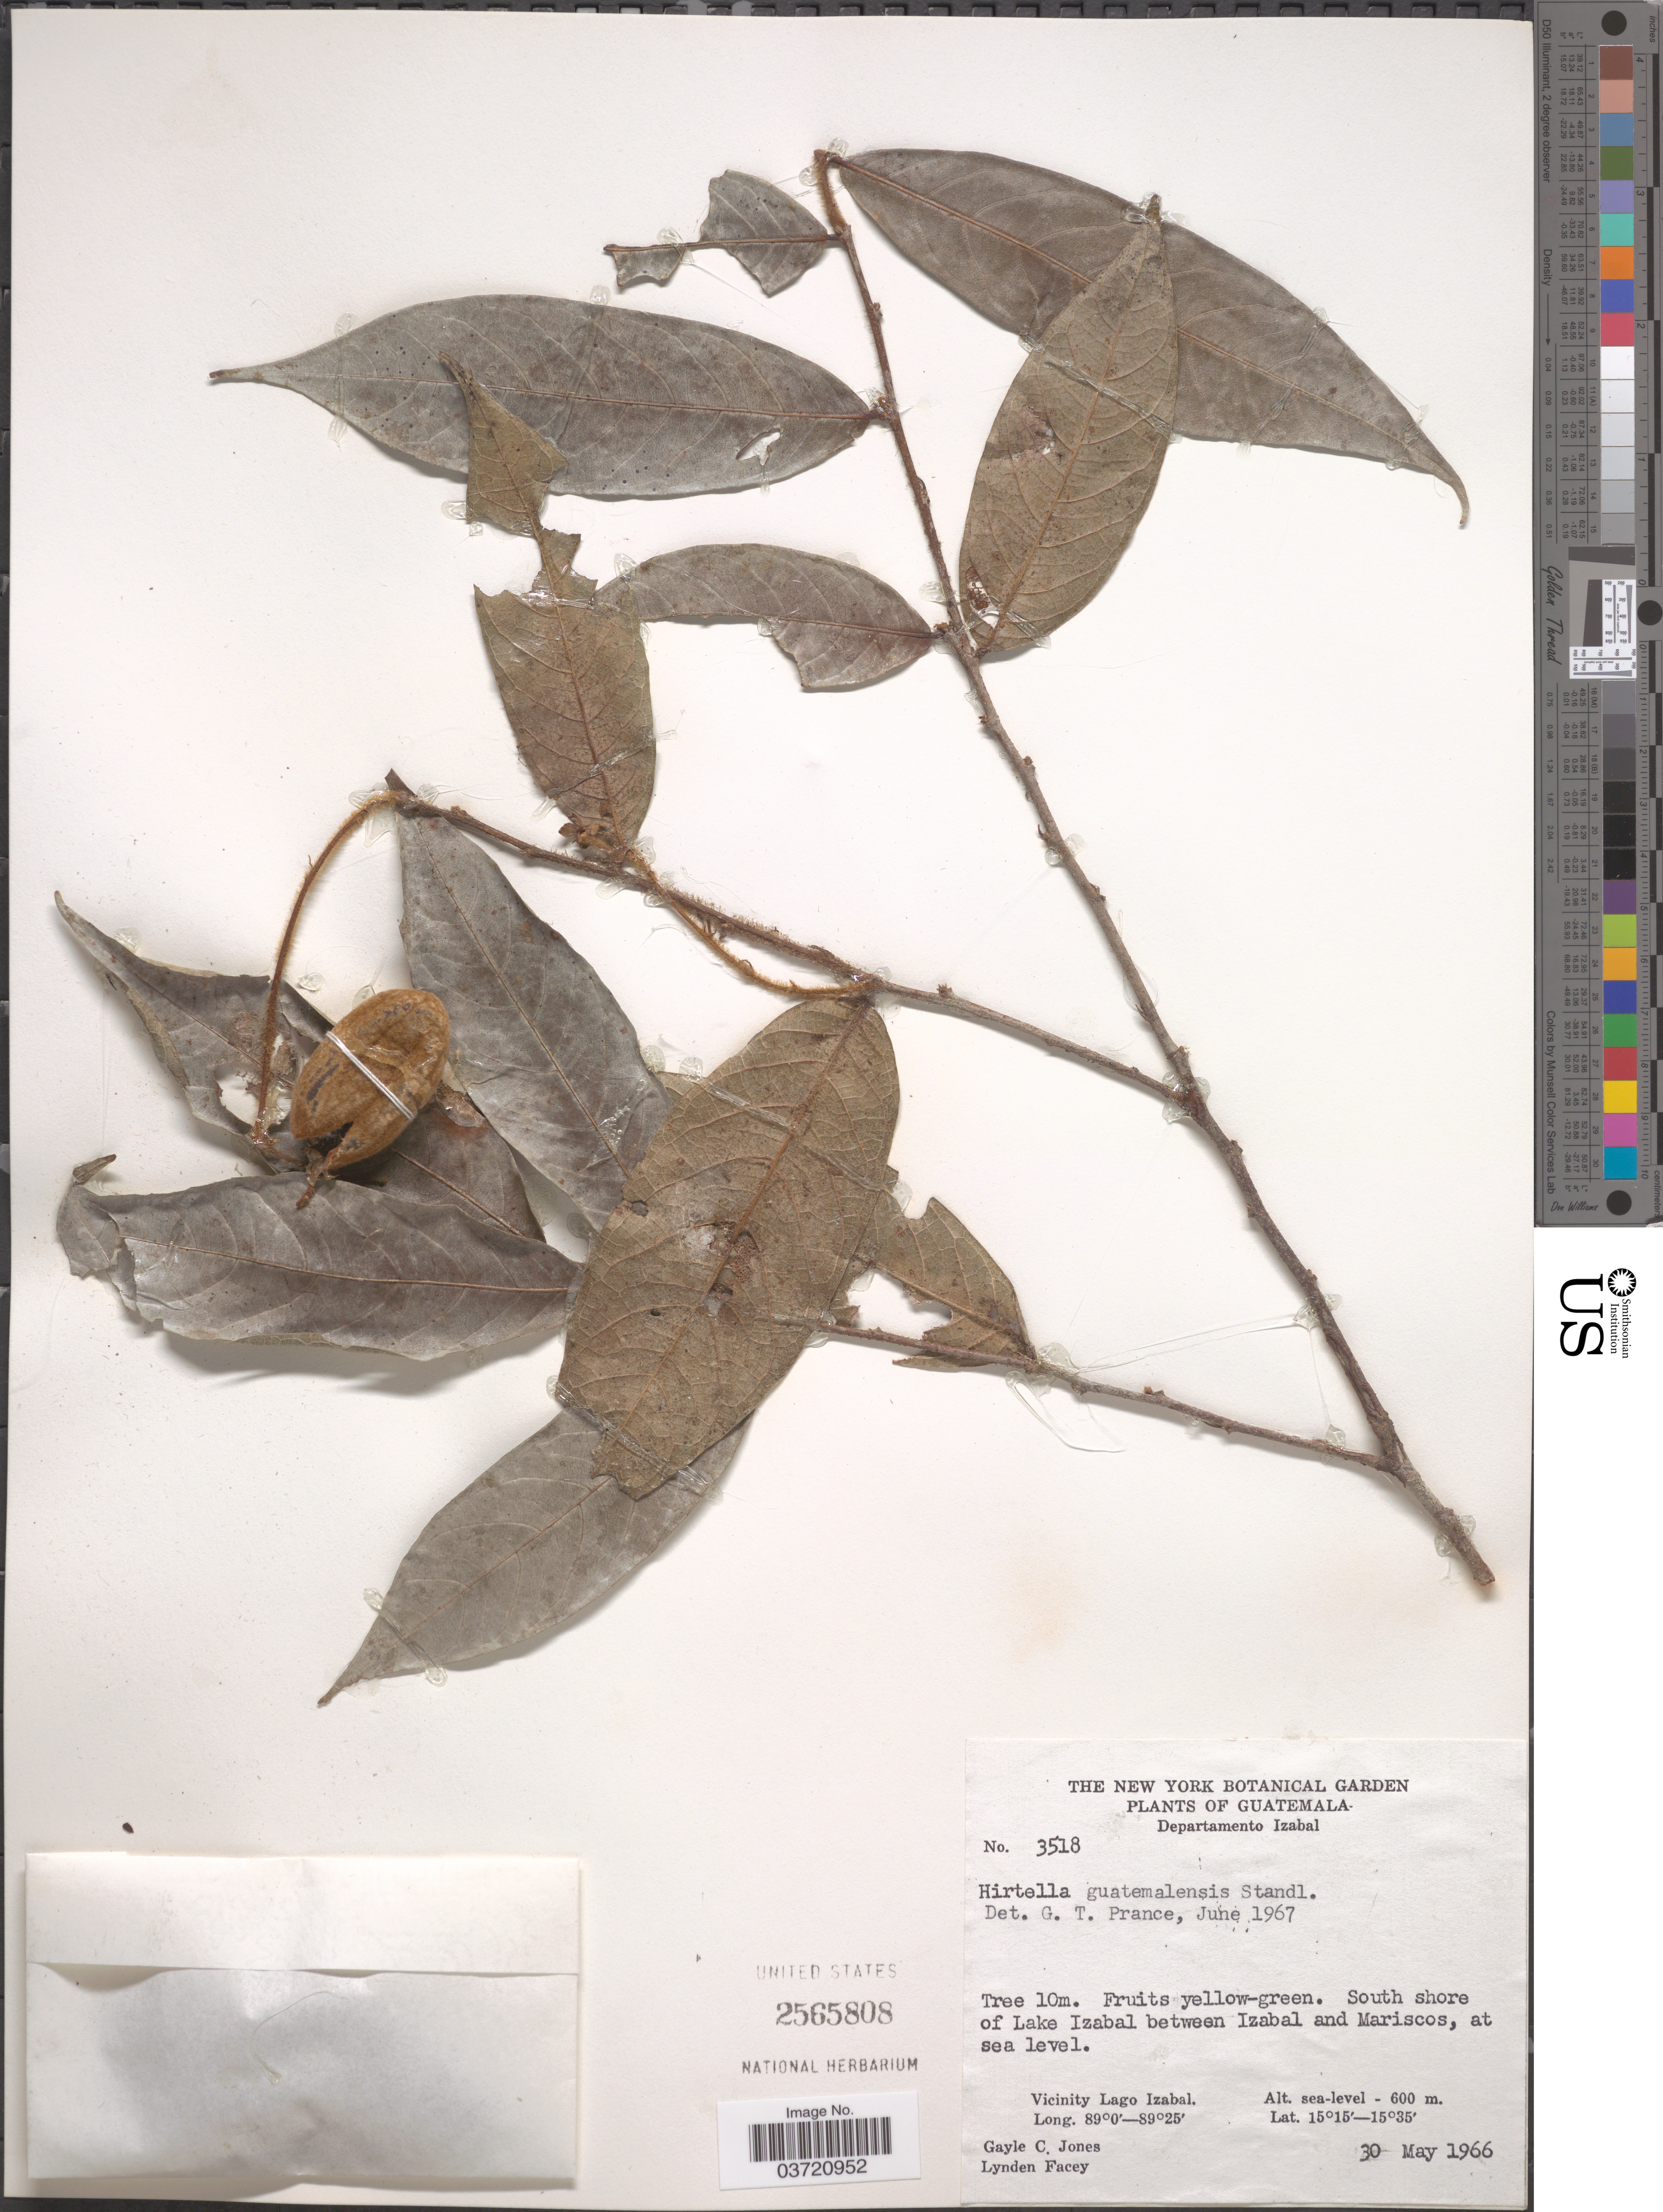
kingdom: Plantae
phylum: Tracheophyta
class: Magnoliopsida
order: Malpighiales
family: Chrysobalanaceae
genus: Hirtella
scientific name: Hirtella guatemalensis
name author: Standl.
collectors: G. C. Jones & L. Facey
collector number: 3518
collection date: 1966-05-30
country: Guatemala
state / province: Izabal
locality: Departamento Izabal. South shore of Lake Izabal between Izabal and Mariscos.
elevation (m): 600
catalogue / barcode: US 2565808